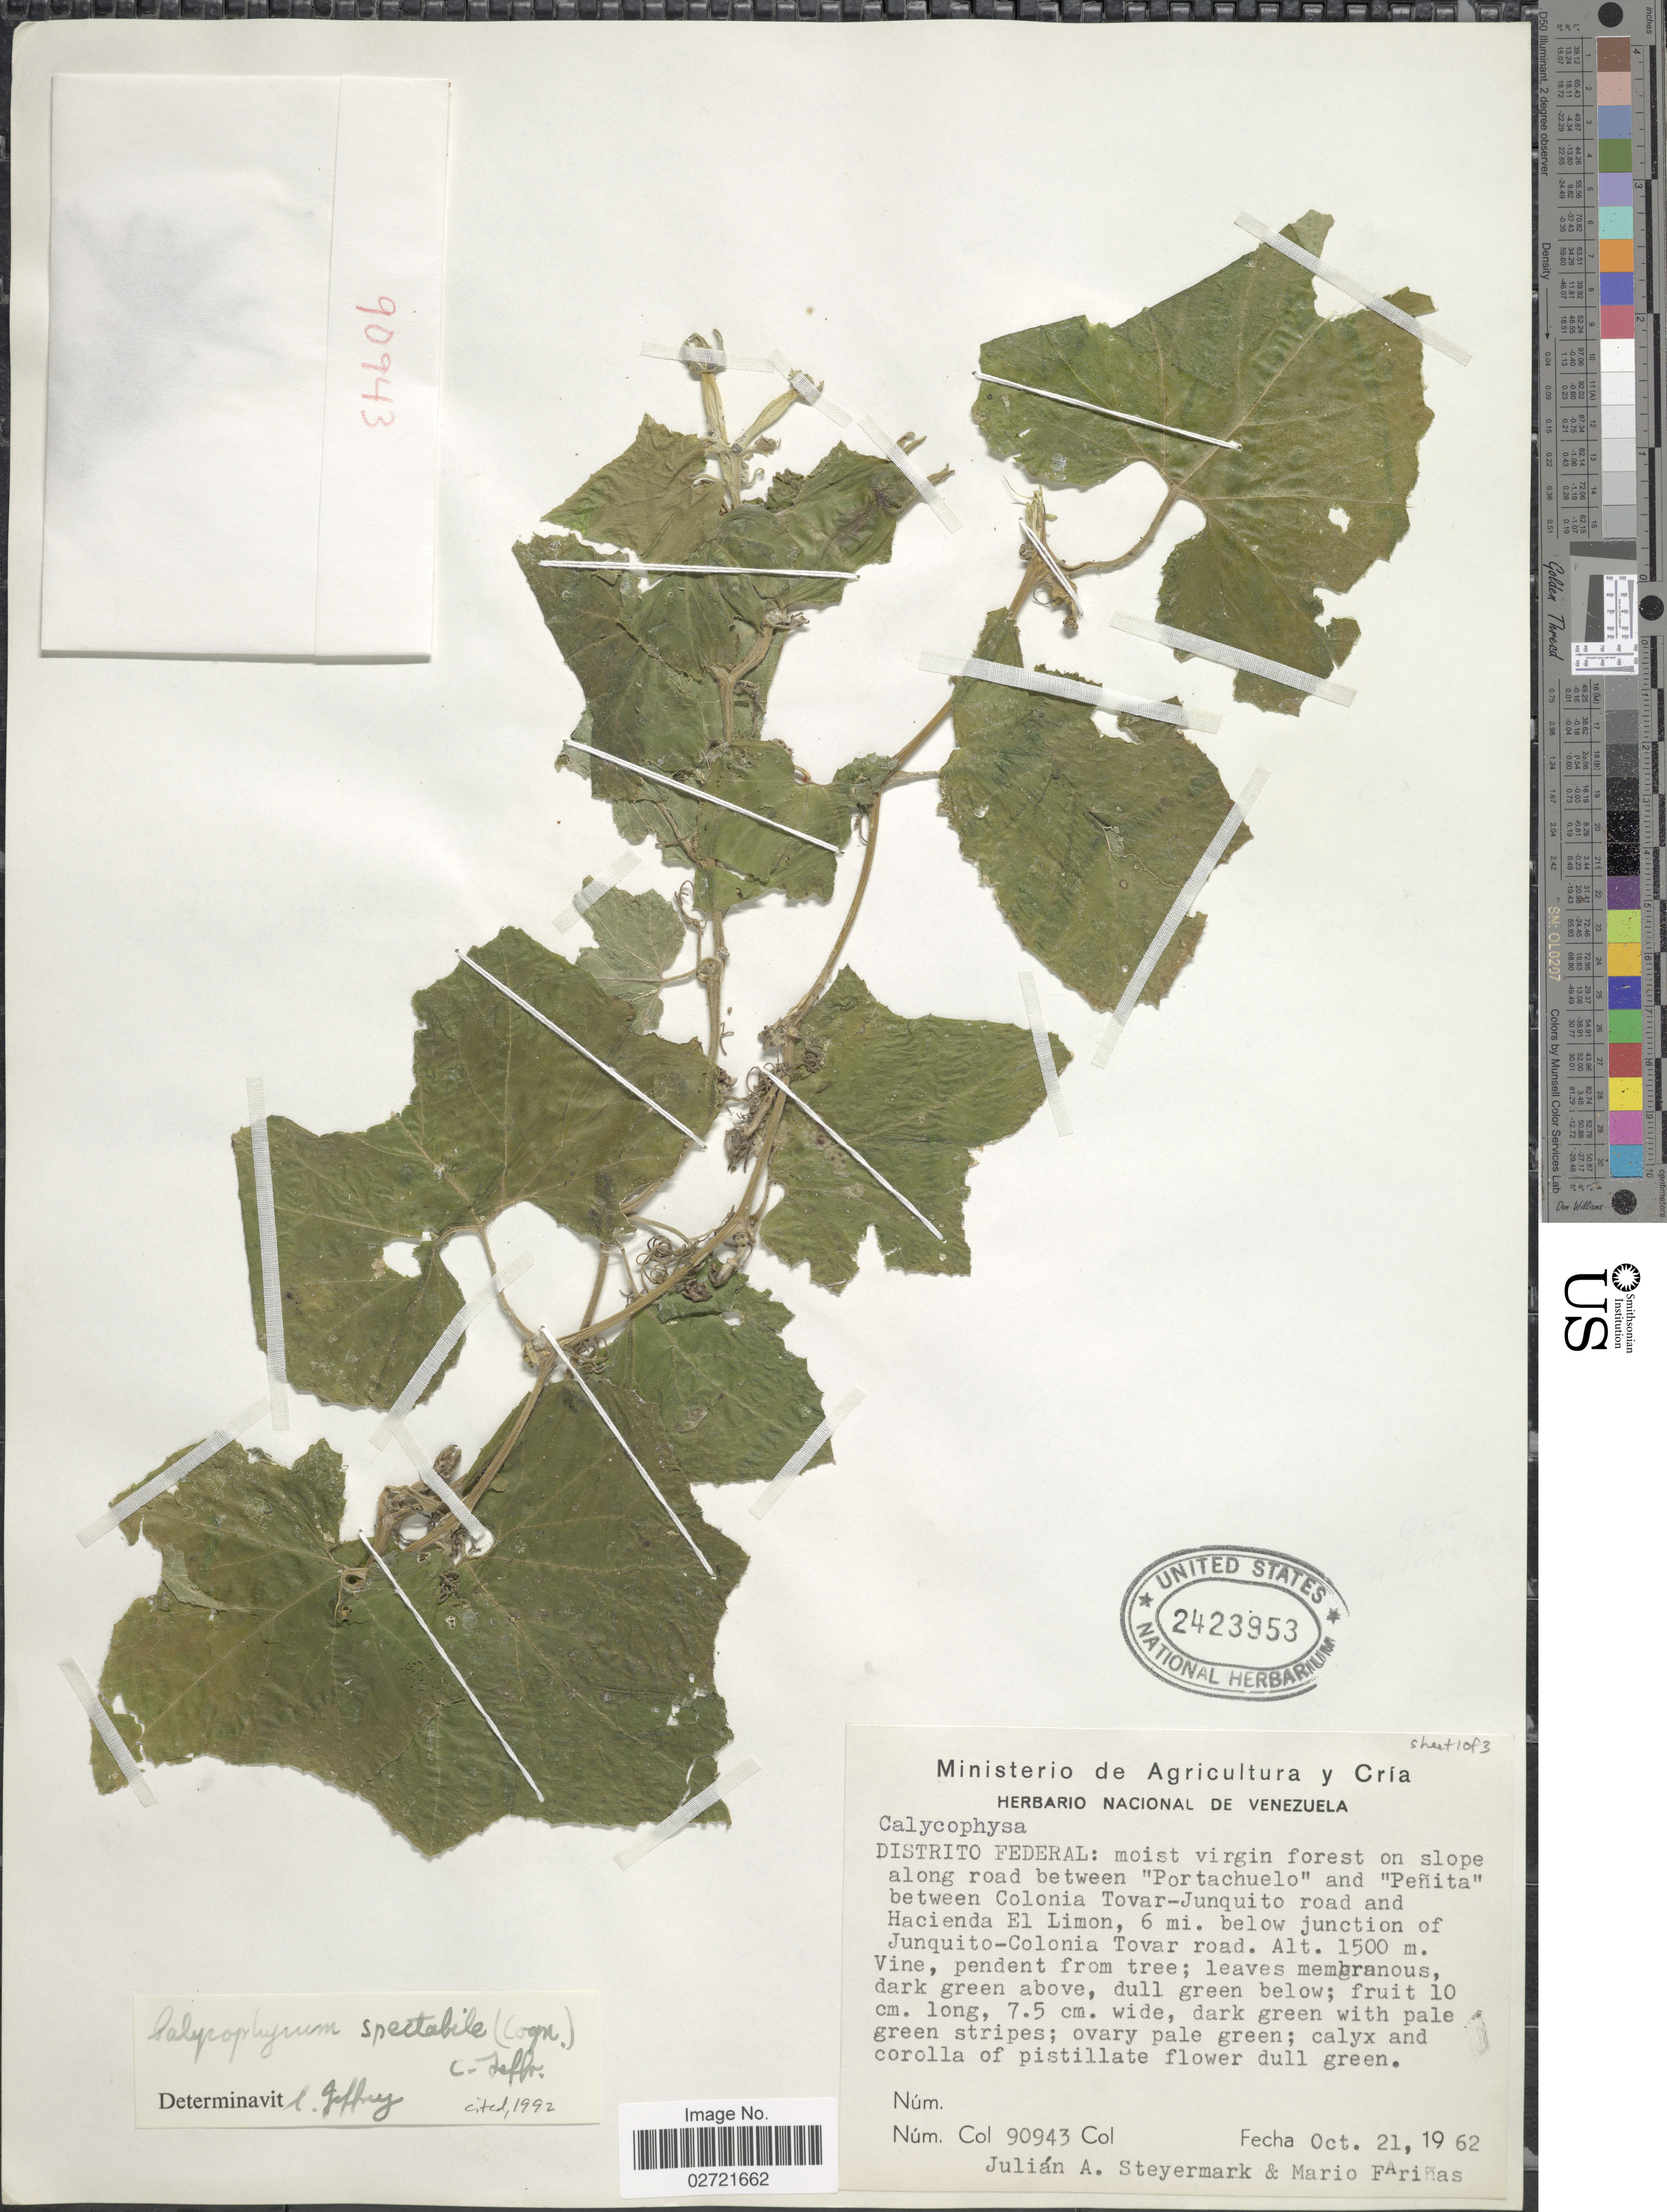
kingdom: Plantae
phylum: Tracheophyta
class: Magnoliopsida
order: Cucurbitales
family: Cucurbitaceae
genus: Calycophysum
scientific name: Calycophysum spectabile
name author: (Cogn.) C. Jeffrey & Trujillo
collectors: J. Steyermark & M. Fariñas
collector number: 90943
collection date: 1962-10-21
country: Venezuela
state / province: Distrito Federal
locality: Distrito Federal: moist virgin forest on slopes along road between "Portachuelo" and "Penita" (Petaquire) between Colonia Tovar-Junquito road and Hacienda El Limon, 6 mi. below junction of Junquito-Colonia Tovar road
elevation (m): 1500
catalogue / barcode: US 2423953